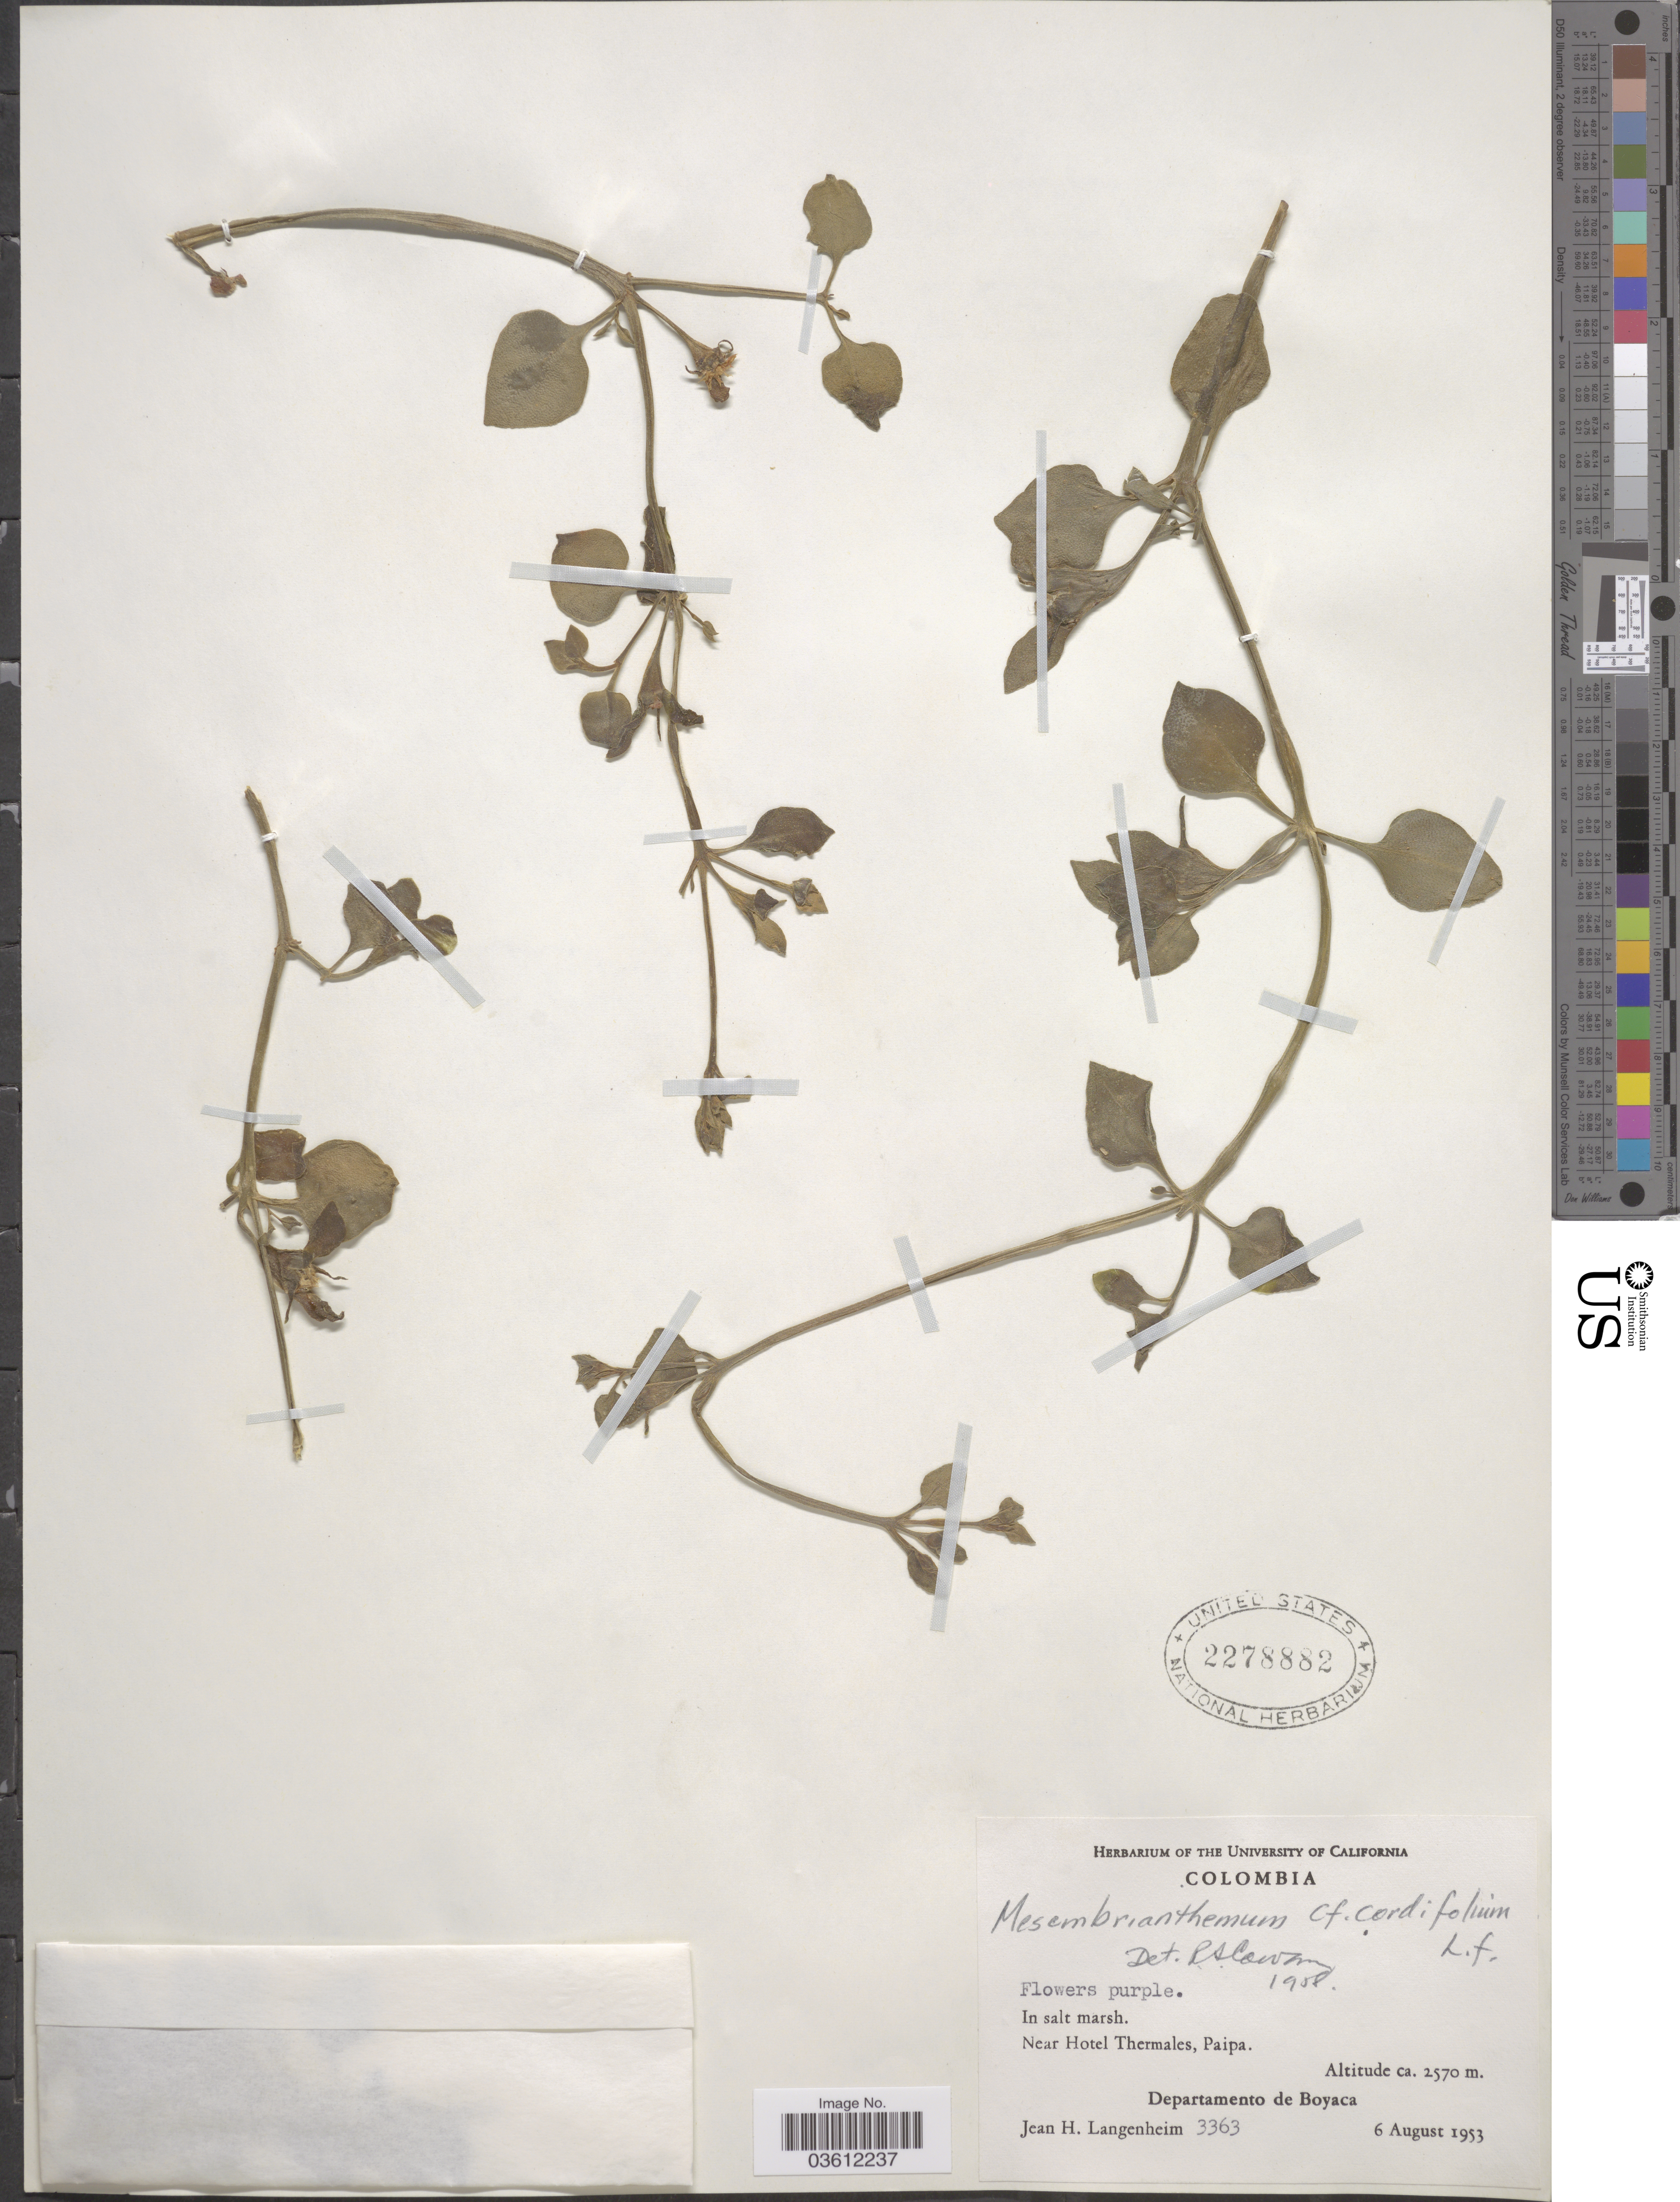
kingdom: Plantae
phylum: Tracheophyta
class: Magnoliopsida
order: Caryophyllales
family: Aizoaceae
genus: Mesembryanthemum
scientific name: Mesembryanthemum cordifolium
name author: L. f.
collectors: J. H. Langenheim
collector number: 3363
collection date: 1953-08-06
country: Colombia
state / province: Boyacá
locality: Near Hotel Thermales, Paipa. Departamento de Boyaca.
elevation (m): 2570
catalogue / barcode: US 2278882